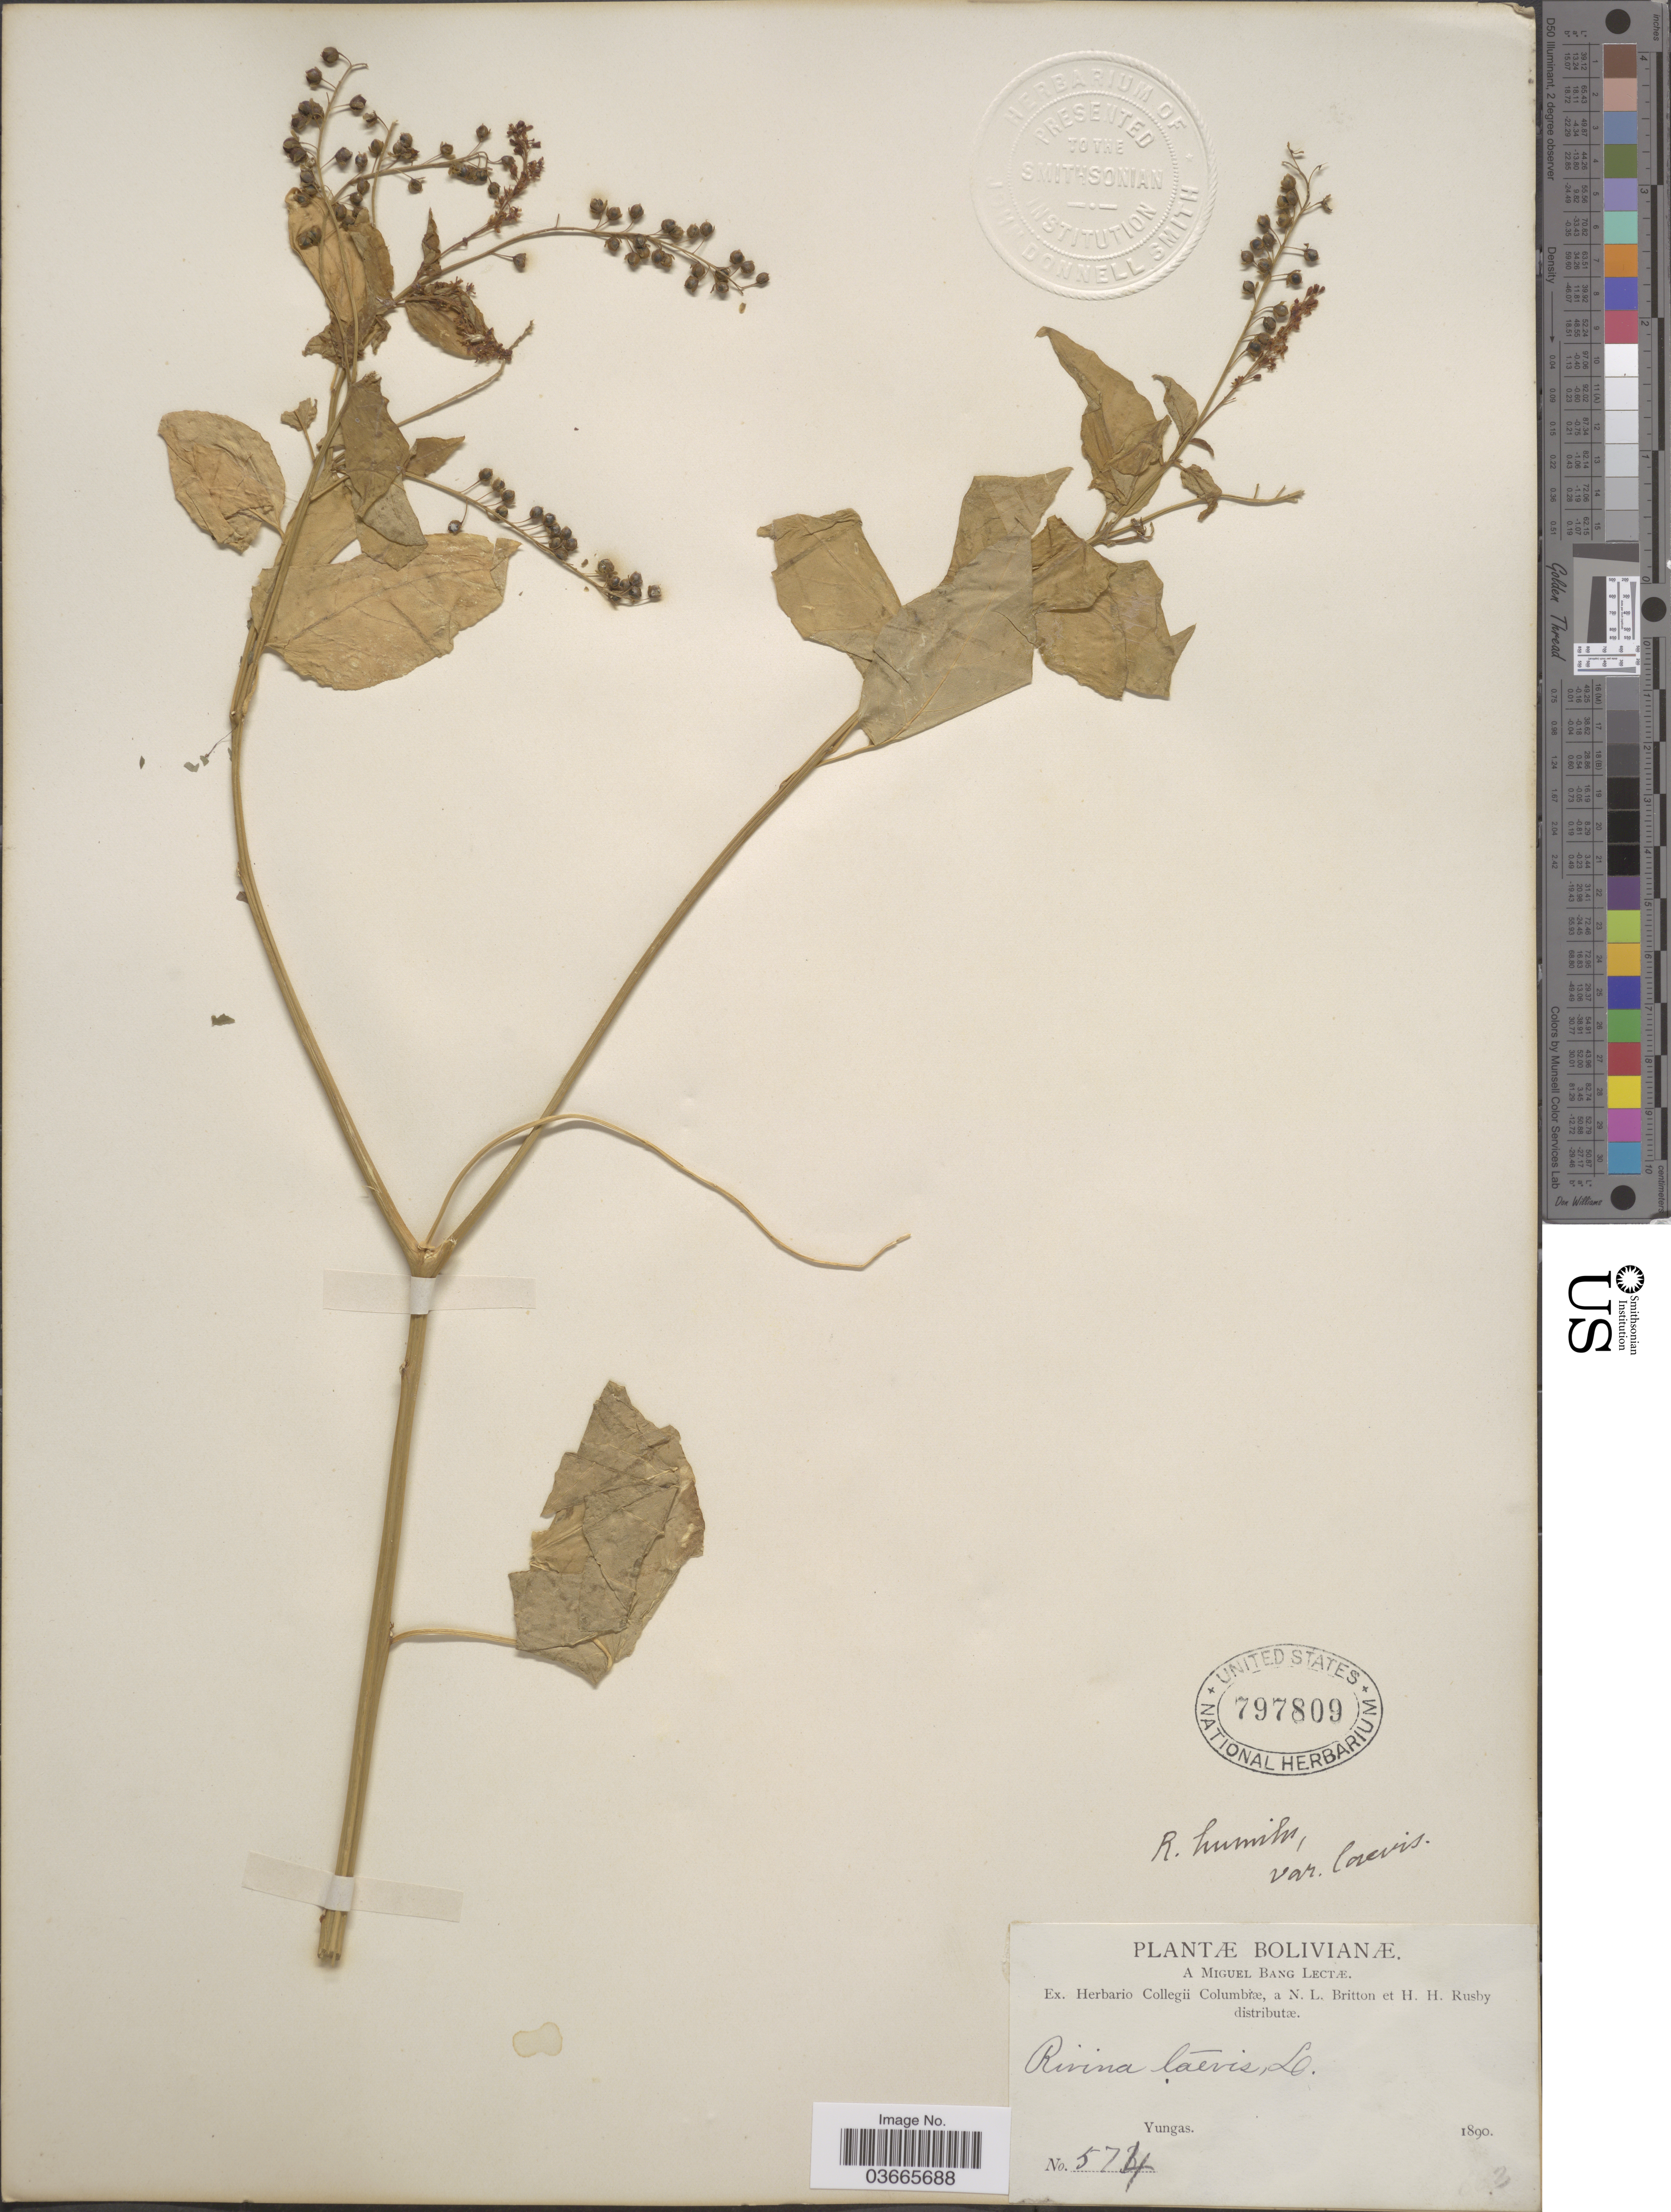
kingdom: Plantae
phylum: Tracheophyta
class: Magnoliopsida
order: Caryophyllales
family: Phytolaccaceae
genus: Rivina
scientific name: Rivina humilis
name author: L.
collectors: M. Bang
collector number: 574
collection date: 1890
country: Bolivia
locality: Yungas.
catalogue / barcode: US 797809